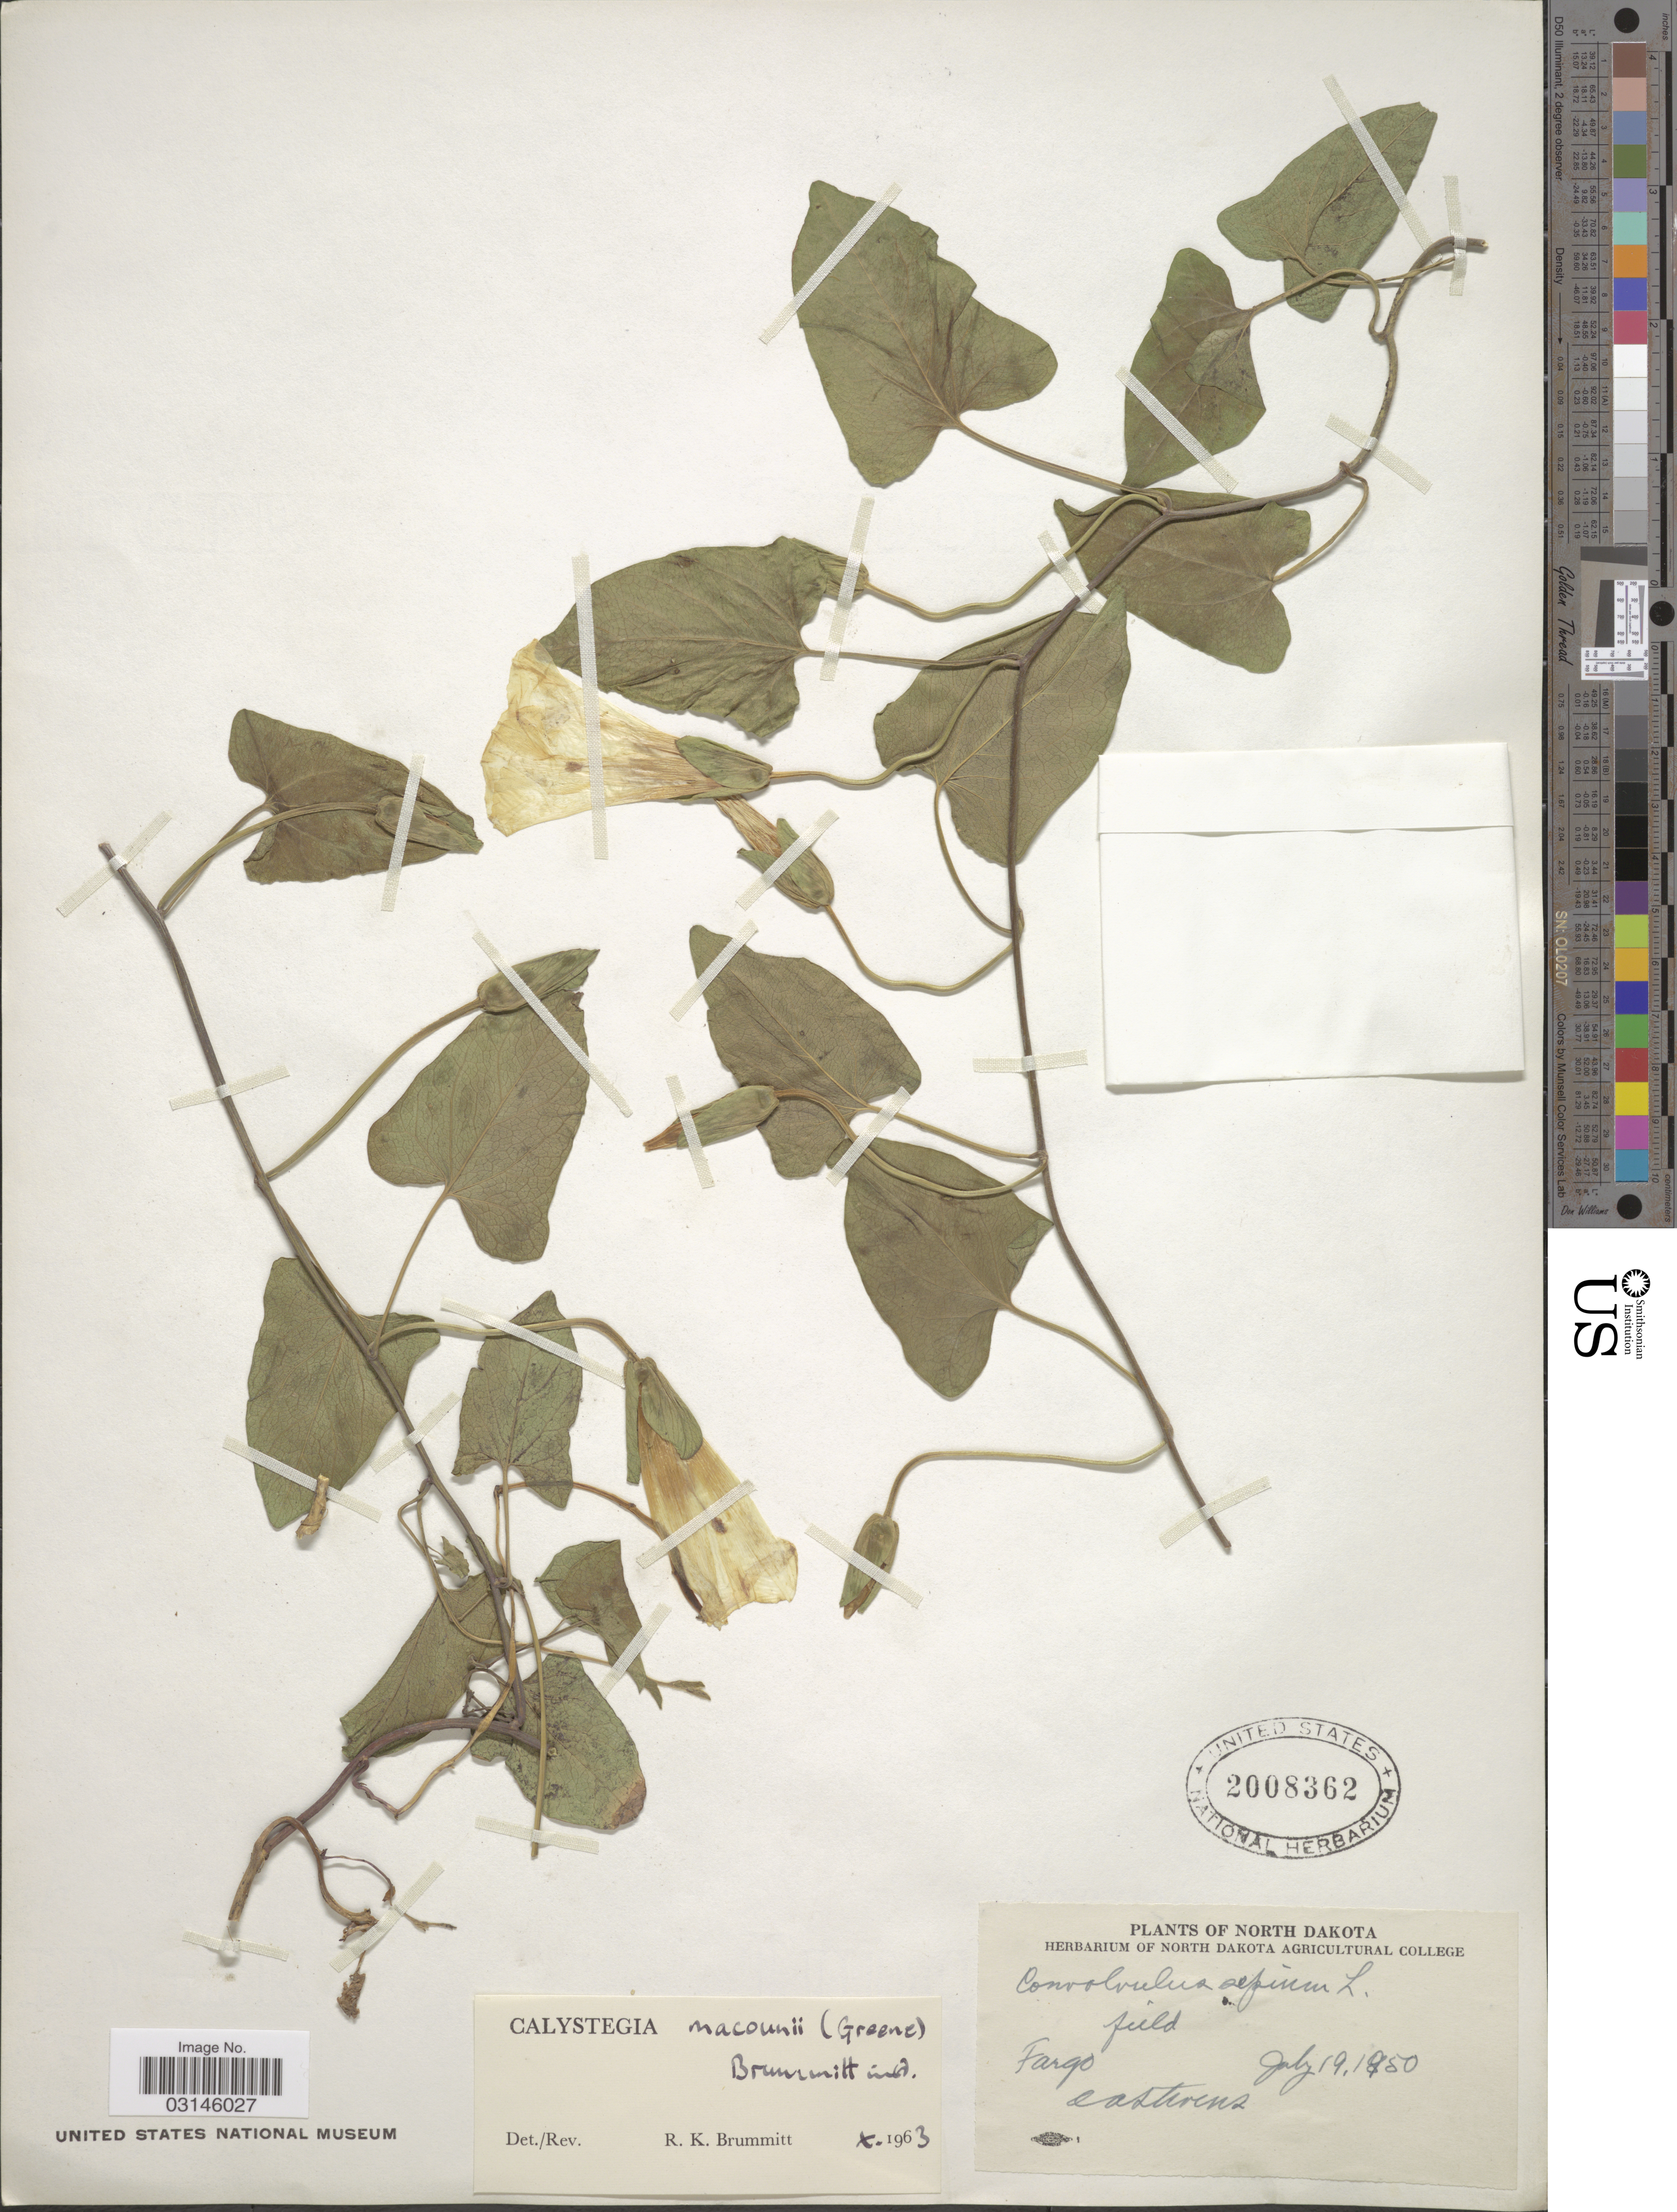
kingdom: Plantae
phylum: Tracheophyta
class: Magnoliopsida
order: Solanales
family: Convolvulaceae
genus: Calystegia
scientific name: Calystegia macounii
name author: (Greene) Brummitt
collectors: O. A. Stevens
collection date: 1950-07-19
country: United States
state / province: North Dakota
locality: Fargo.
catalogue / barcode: US 2008362